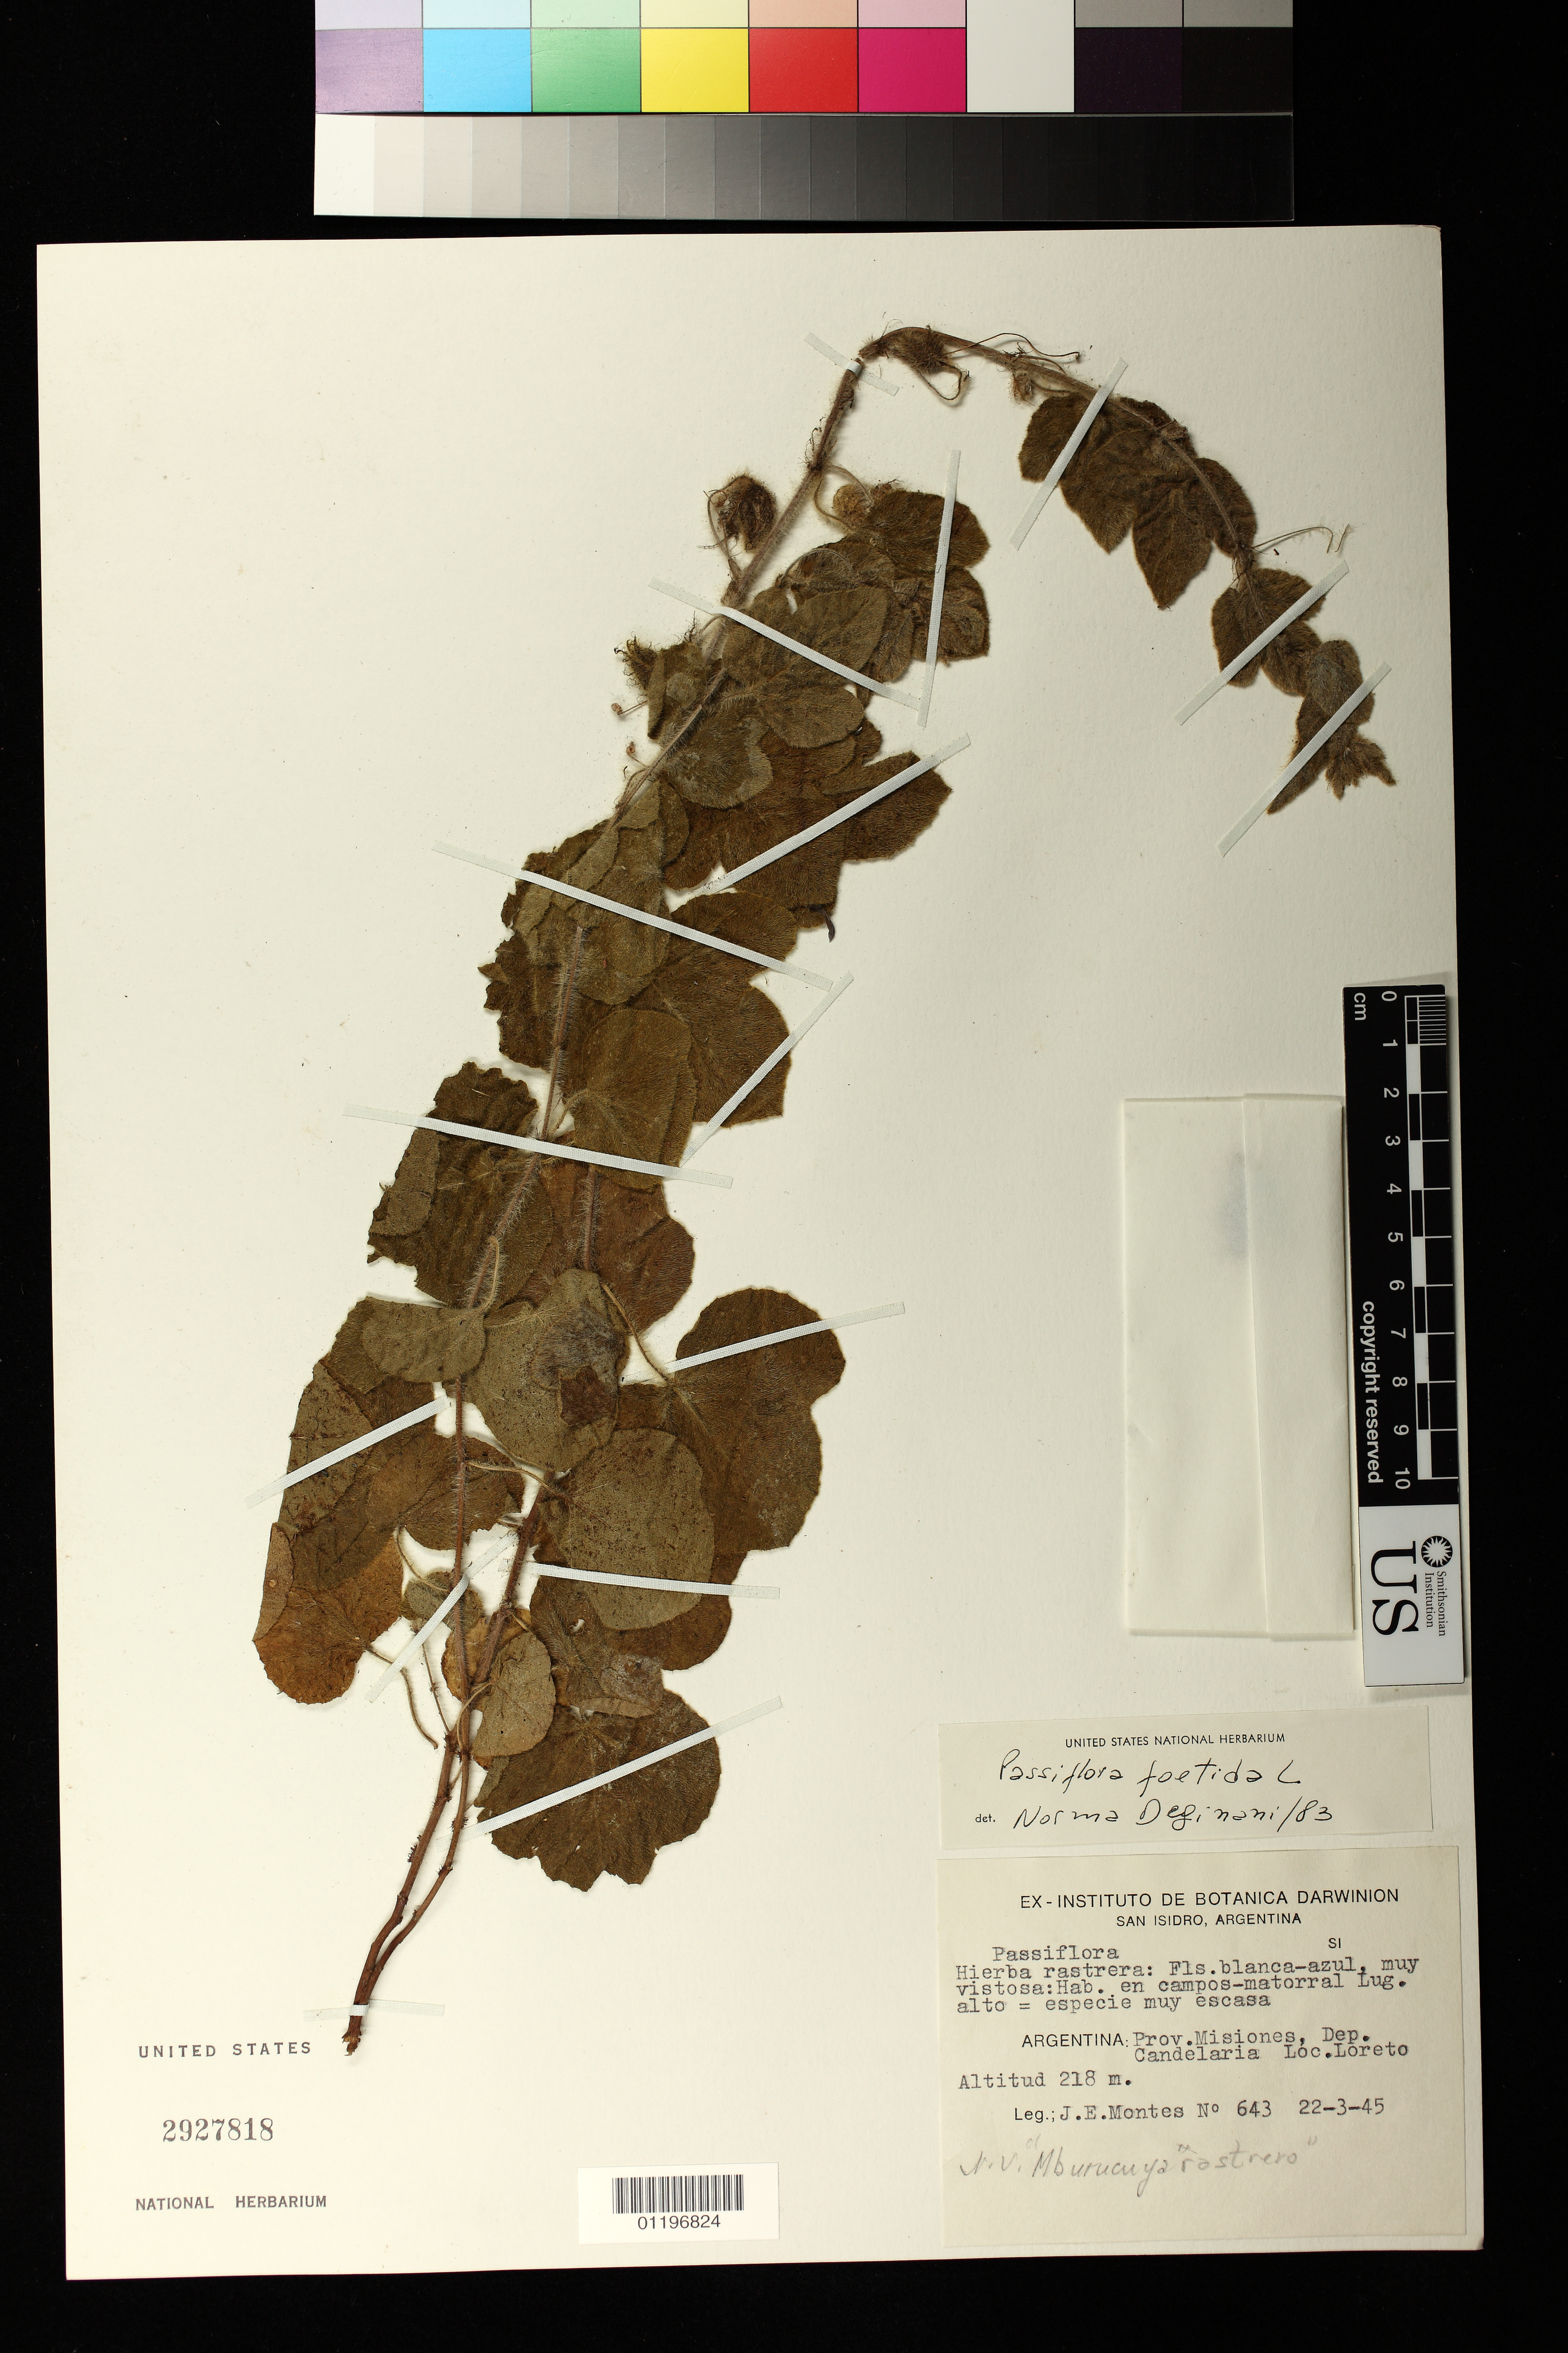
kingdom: Plantae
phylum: Tracheophyta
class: Magnoliopsida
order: Malpighiales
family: Passifloraceae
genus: Passiflora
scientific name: Passiflora foetida var. gossypiifolia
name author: (Desv.) Mast.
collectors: J. E. Montes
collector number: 643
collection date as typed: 22 Mar 1945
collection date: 1945-03-22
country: Argentina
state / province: Misiones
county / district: Candelaria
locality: Prov. Misiones, Dep. Candelaria, Loc. Loreto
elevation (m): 218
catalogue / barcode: US 2927818